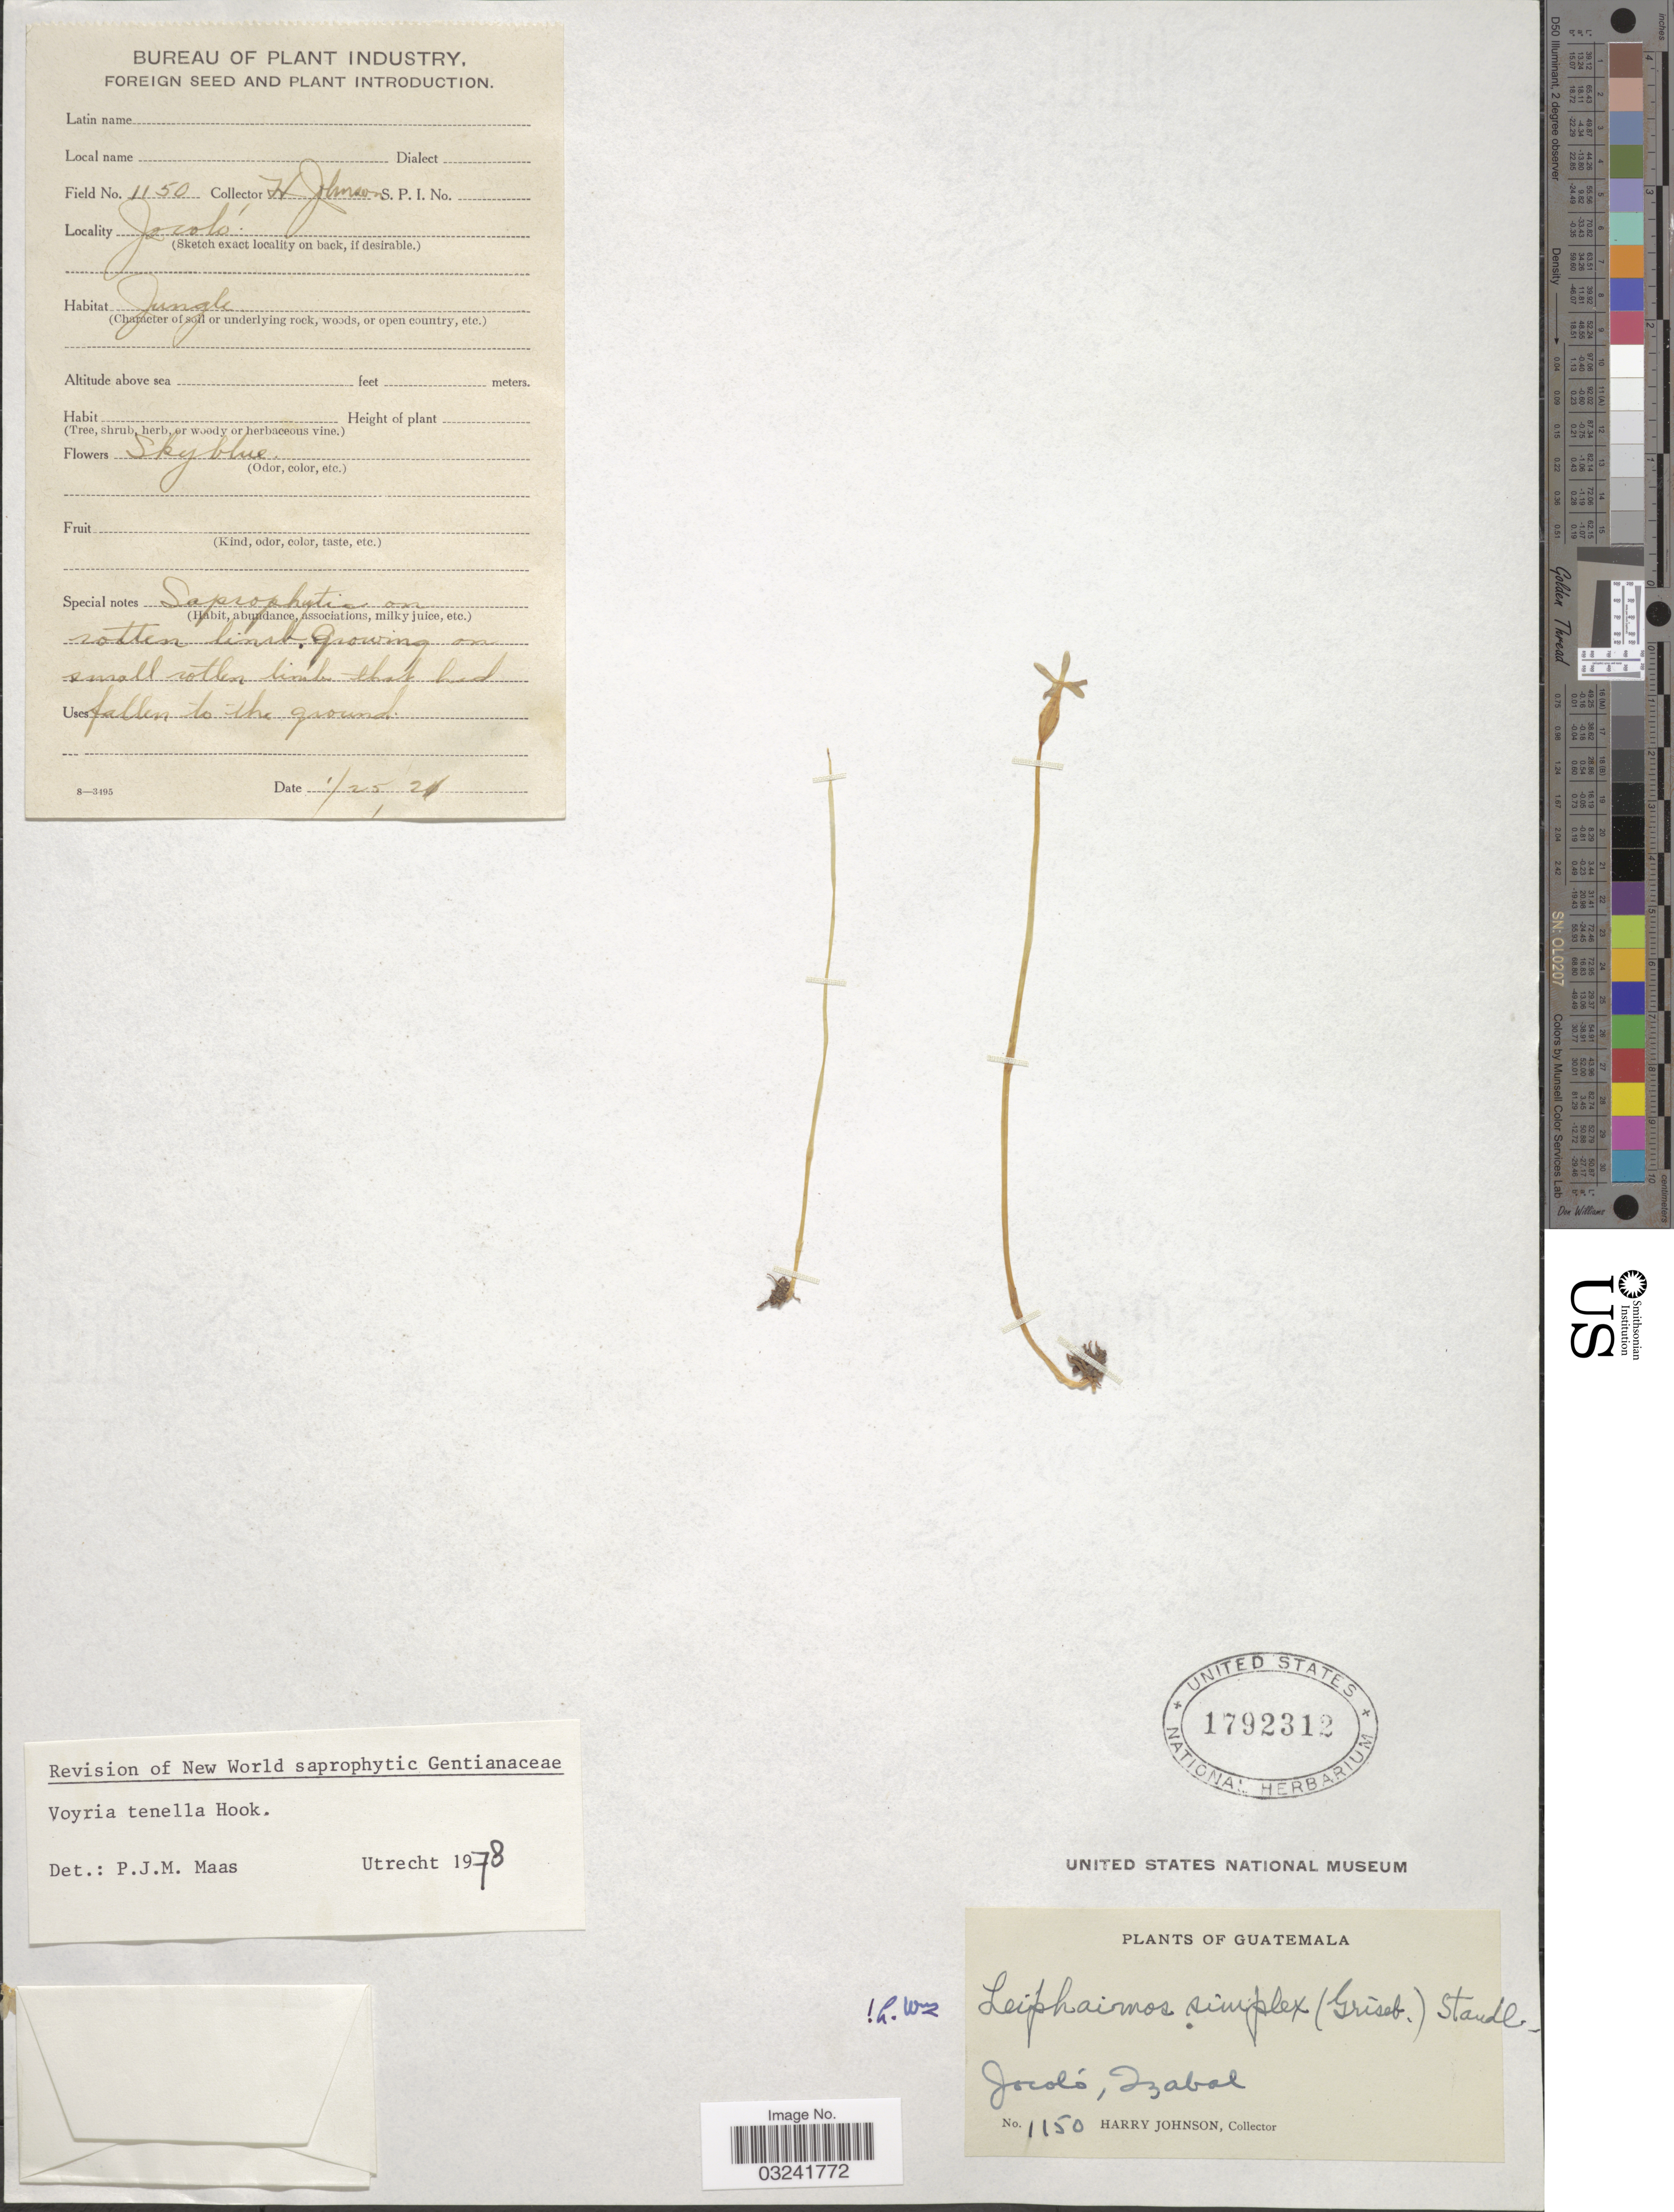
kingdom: Plantae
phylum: Tracheophyta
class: Magnoliopsida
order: Gentianales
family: Gentianaceae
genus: Voyria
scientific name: Voyria tenella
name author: Guilding ex Hook.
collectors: H. Johnson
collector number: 1150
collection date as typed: Transcribed d/m/y: 25/1/21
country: Guatemala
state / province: Izabal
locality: Jocoló.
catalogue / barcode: US 1792312